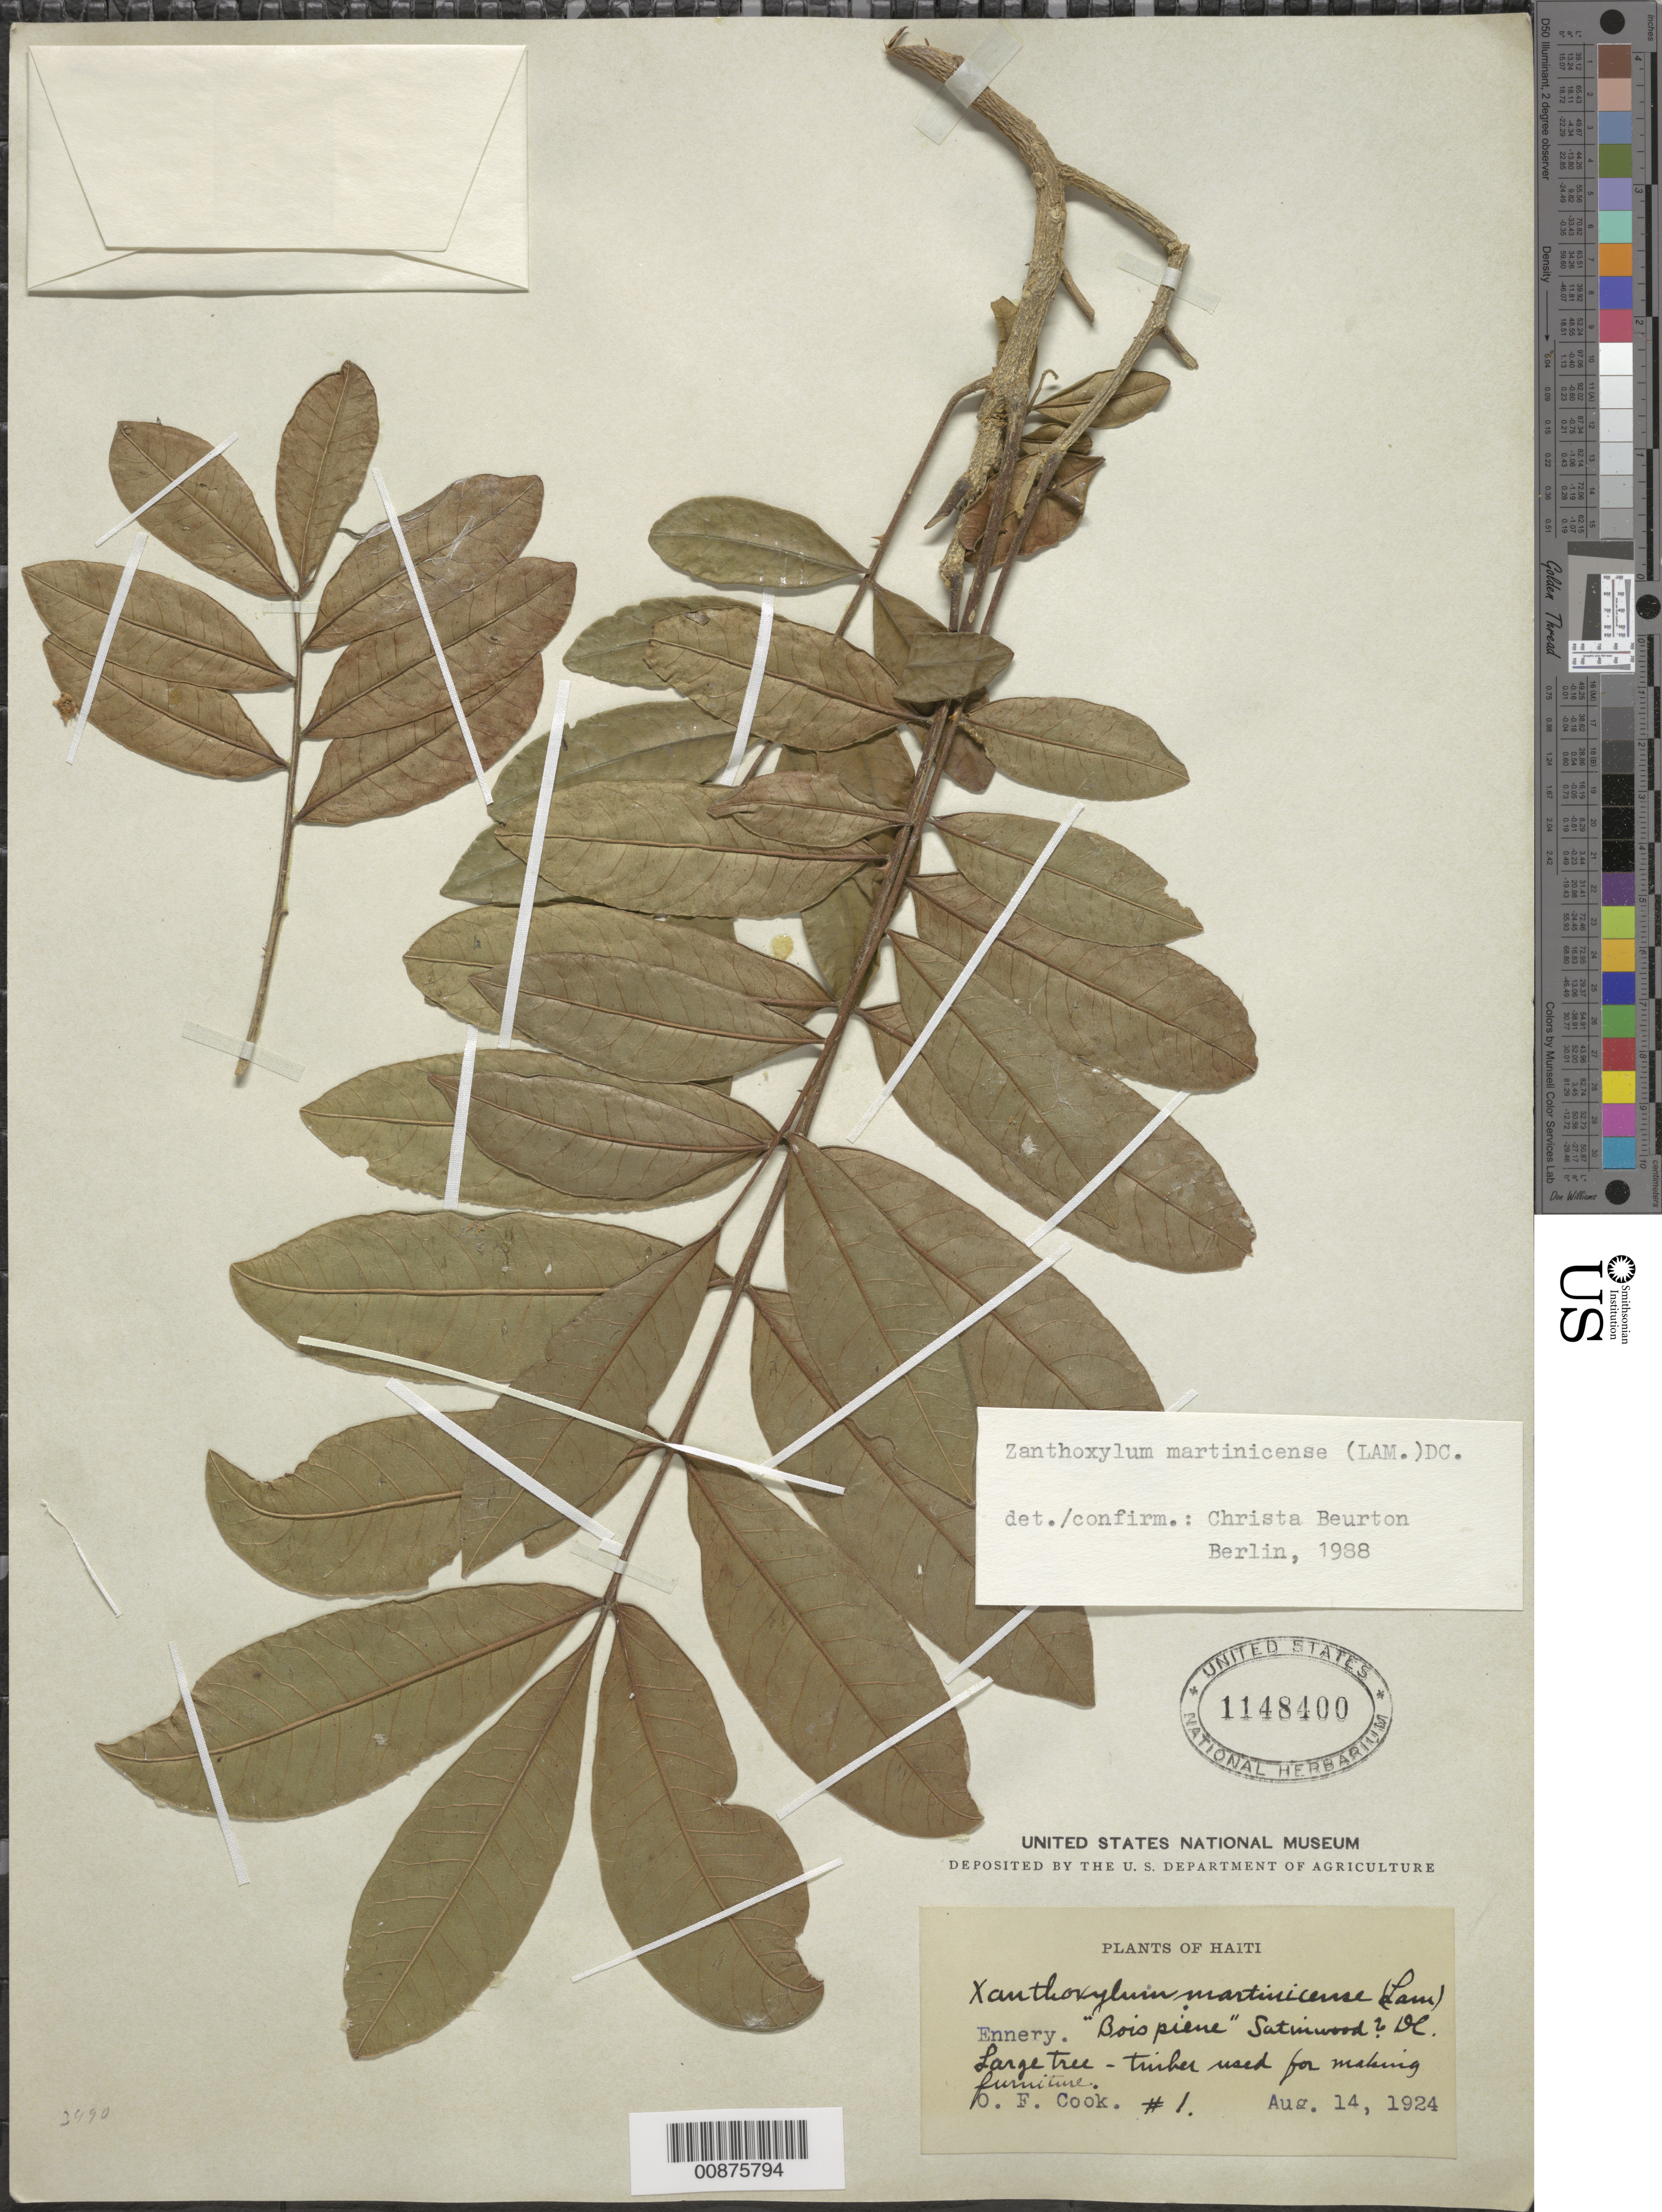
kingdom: Plantae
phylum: Tracheophyta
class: Magnoliopsida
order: Sapindales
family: Rutaceae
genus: Zanthoxylum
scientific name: Zanthoxylum martinicense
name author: (Lam.) DC.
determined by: Beurton, C.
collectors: O. F. Cook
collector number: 1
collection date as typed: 14 Aug 1924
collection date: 1924-08-14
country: Haiti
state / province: Artibonite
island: Hispaniola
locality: Ennery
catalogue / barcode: US 1148400